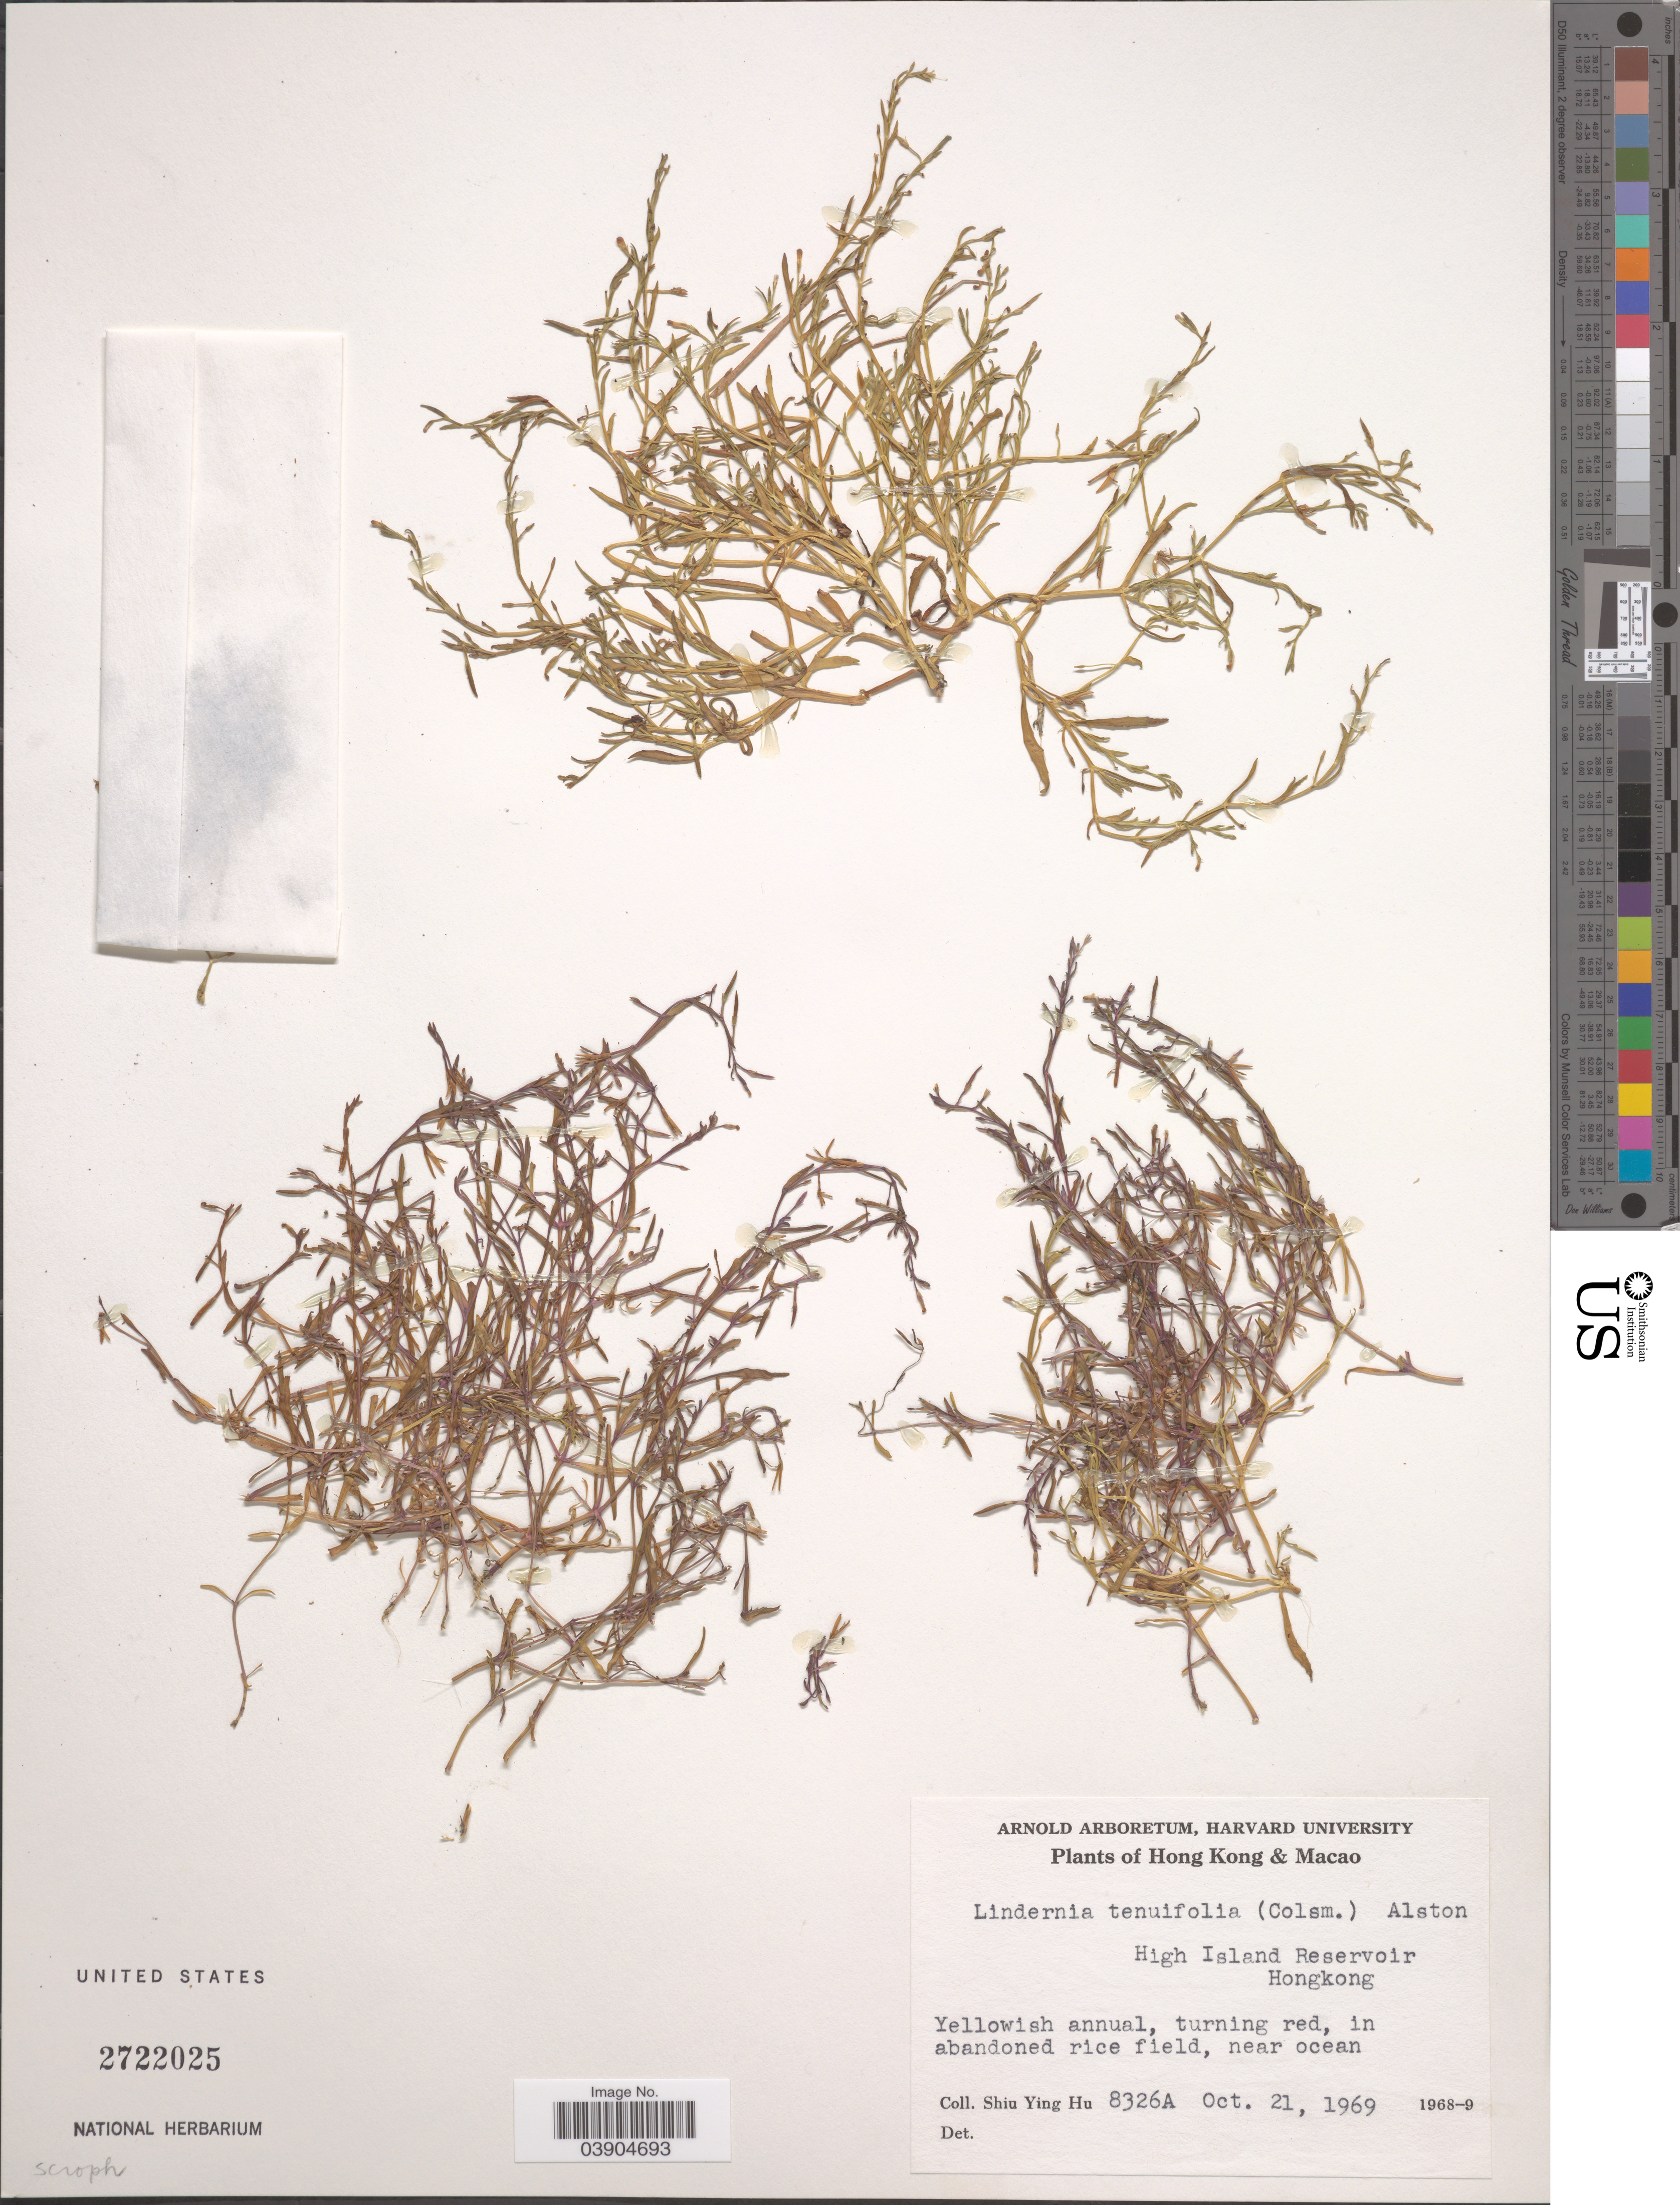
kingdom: Plantae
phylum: Tracheophyta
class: Magnoliopsida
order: Lamiales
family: Linderniaceae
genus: Lindernia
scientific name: Lindernia tenuifolia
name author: (Colsm.) Alston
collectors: S. Y. Hu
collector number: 8326A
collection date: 1969-10-21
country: China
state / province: Hong Kong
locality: High Island Reservoir. Near ocean.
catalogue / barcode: US 2722025